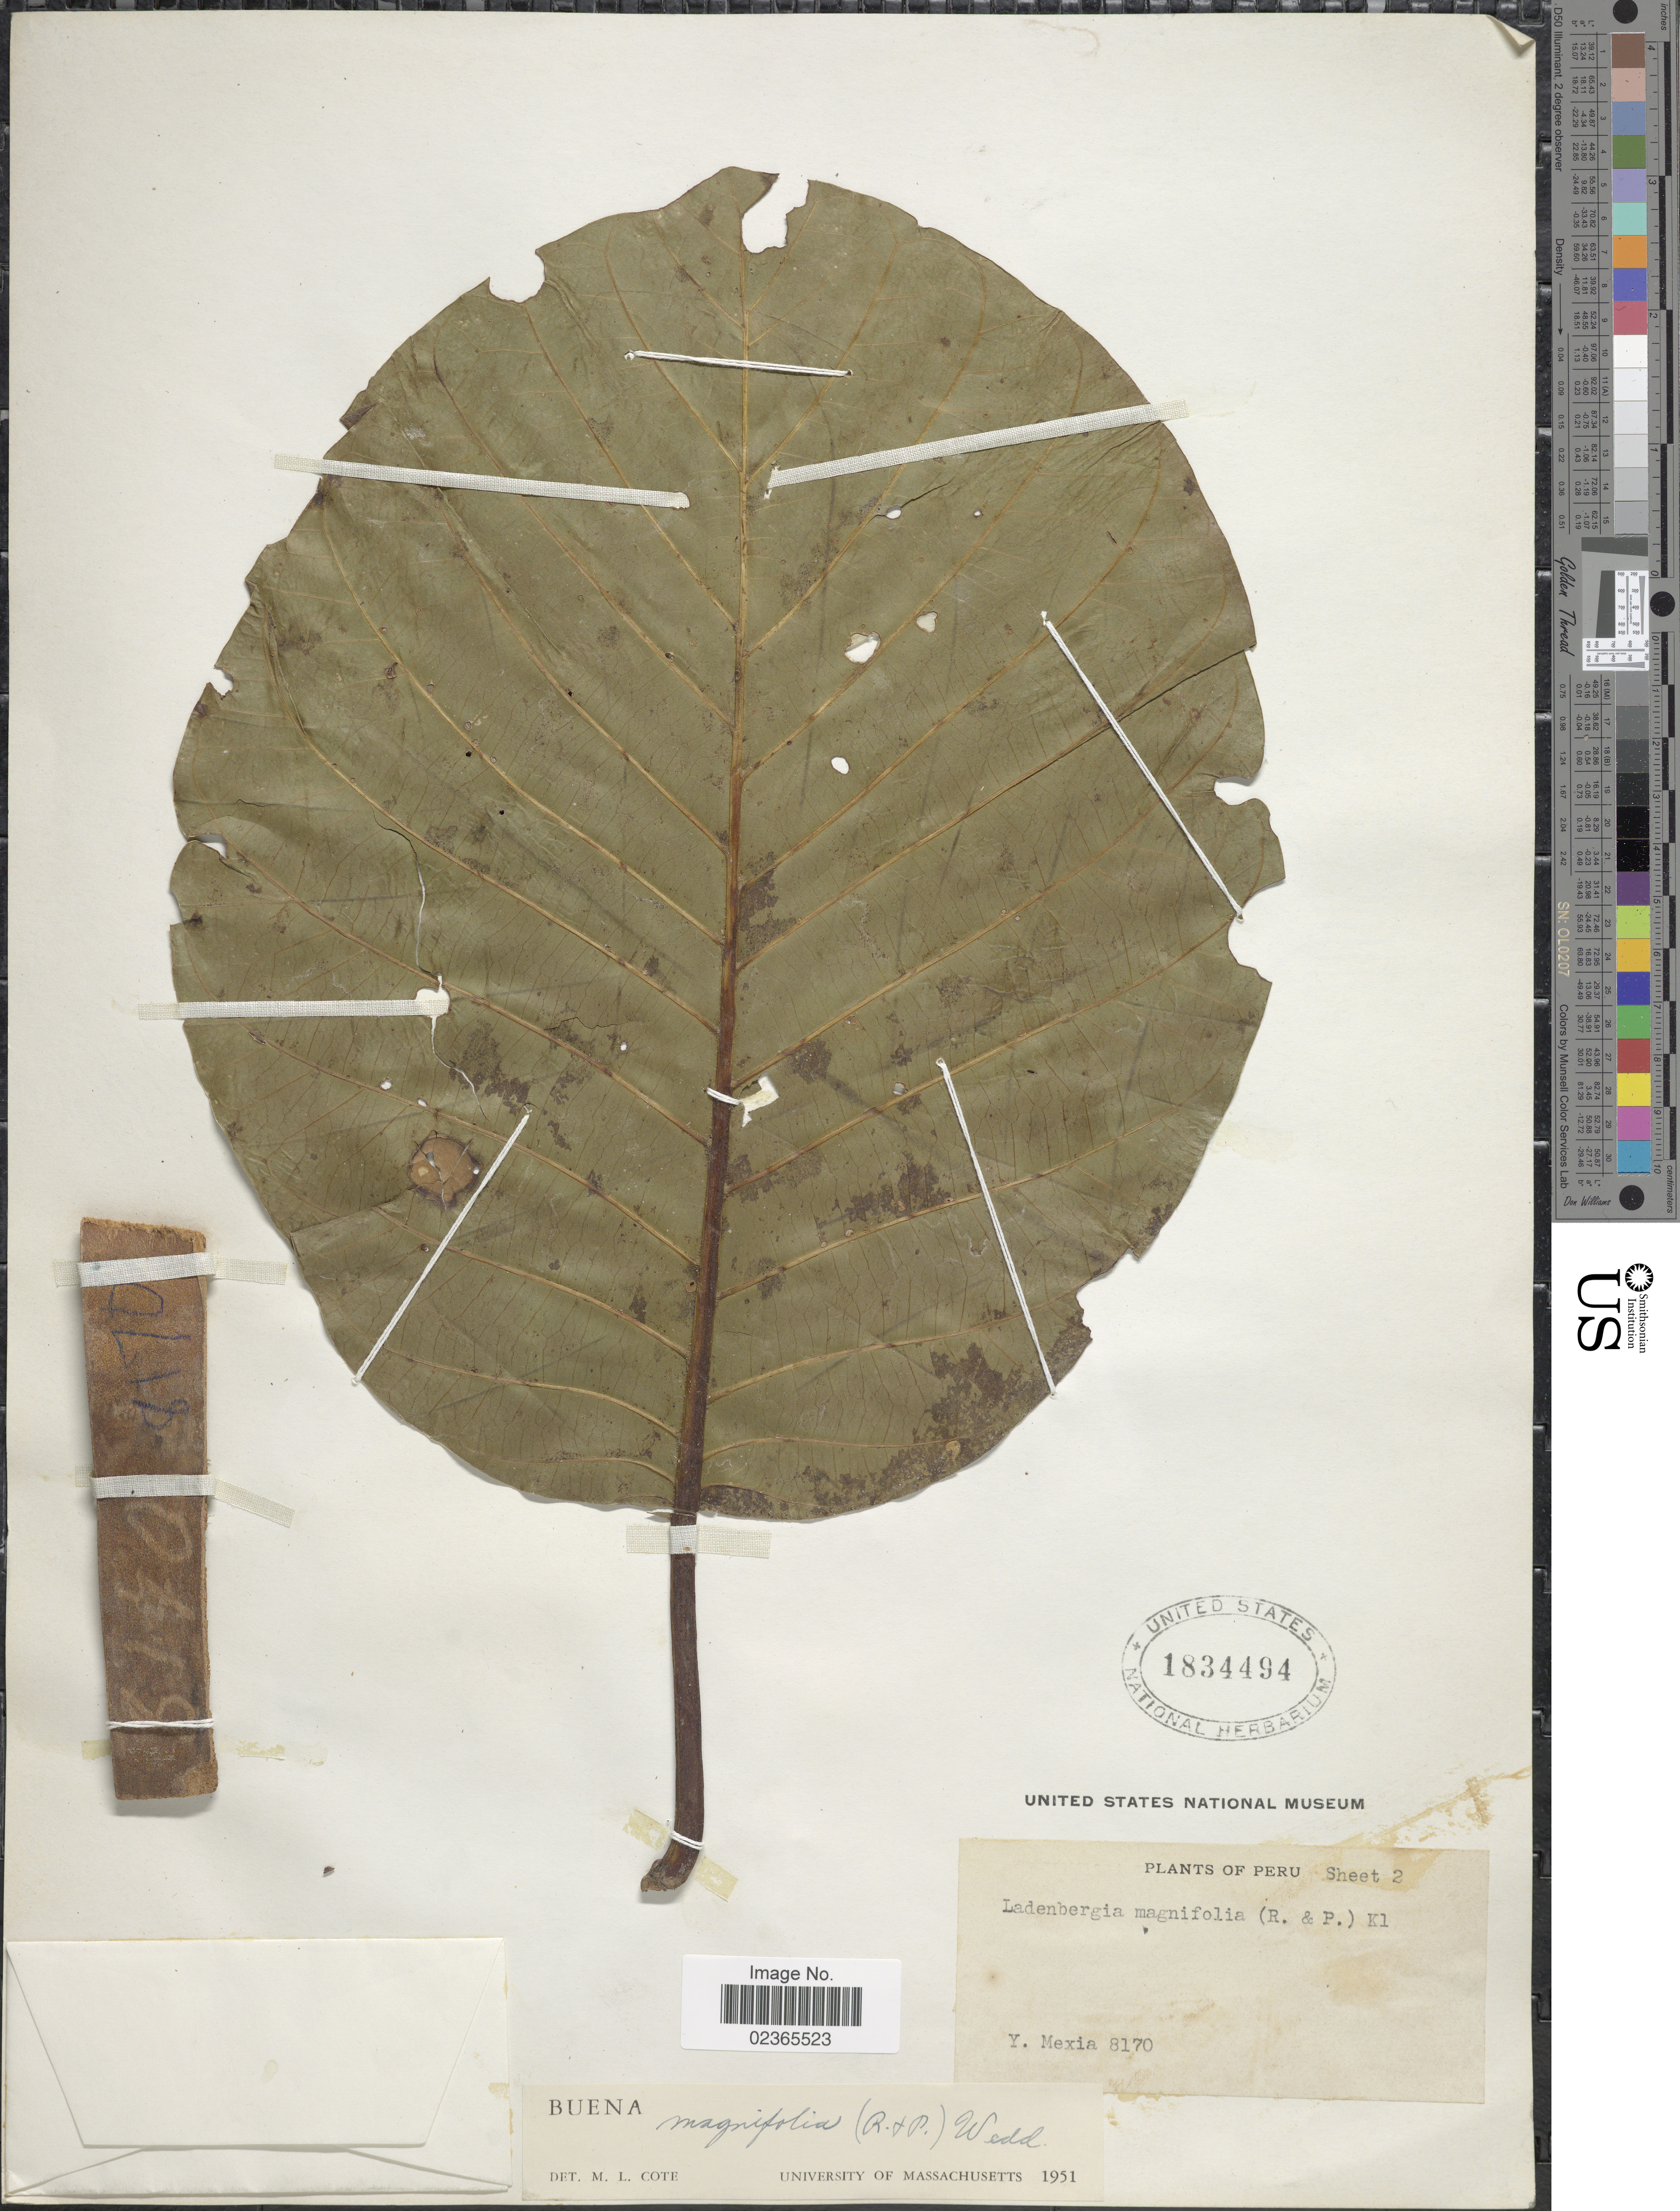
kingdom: Plantae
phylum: Tracheophyta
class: Magnoliopsida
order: Gentianales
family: Rubiaceae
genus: Ladenbergia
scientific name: Ladenbergia oblongifolia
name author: (Mutis) L. Andersson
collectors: Y. Mexia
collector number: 8170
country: Peru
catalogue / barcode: US 1834494